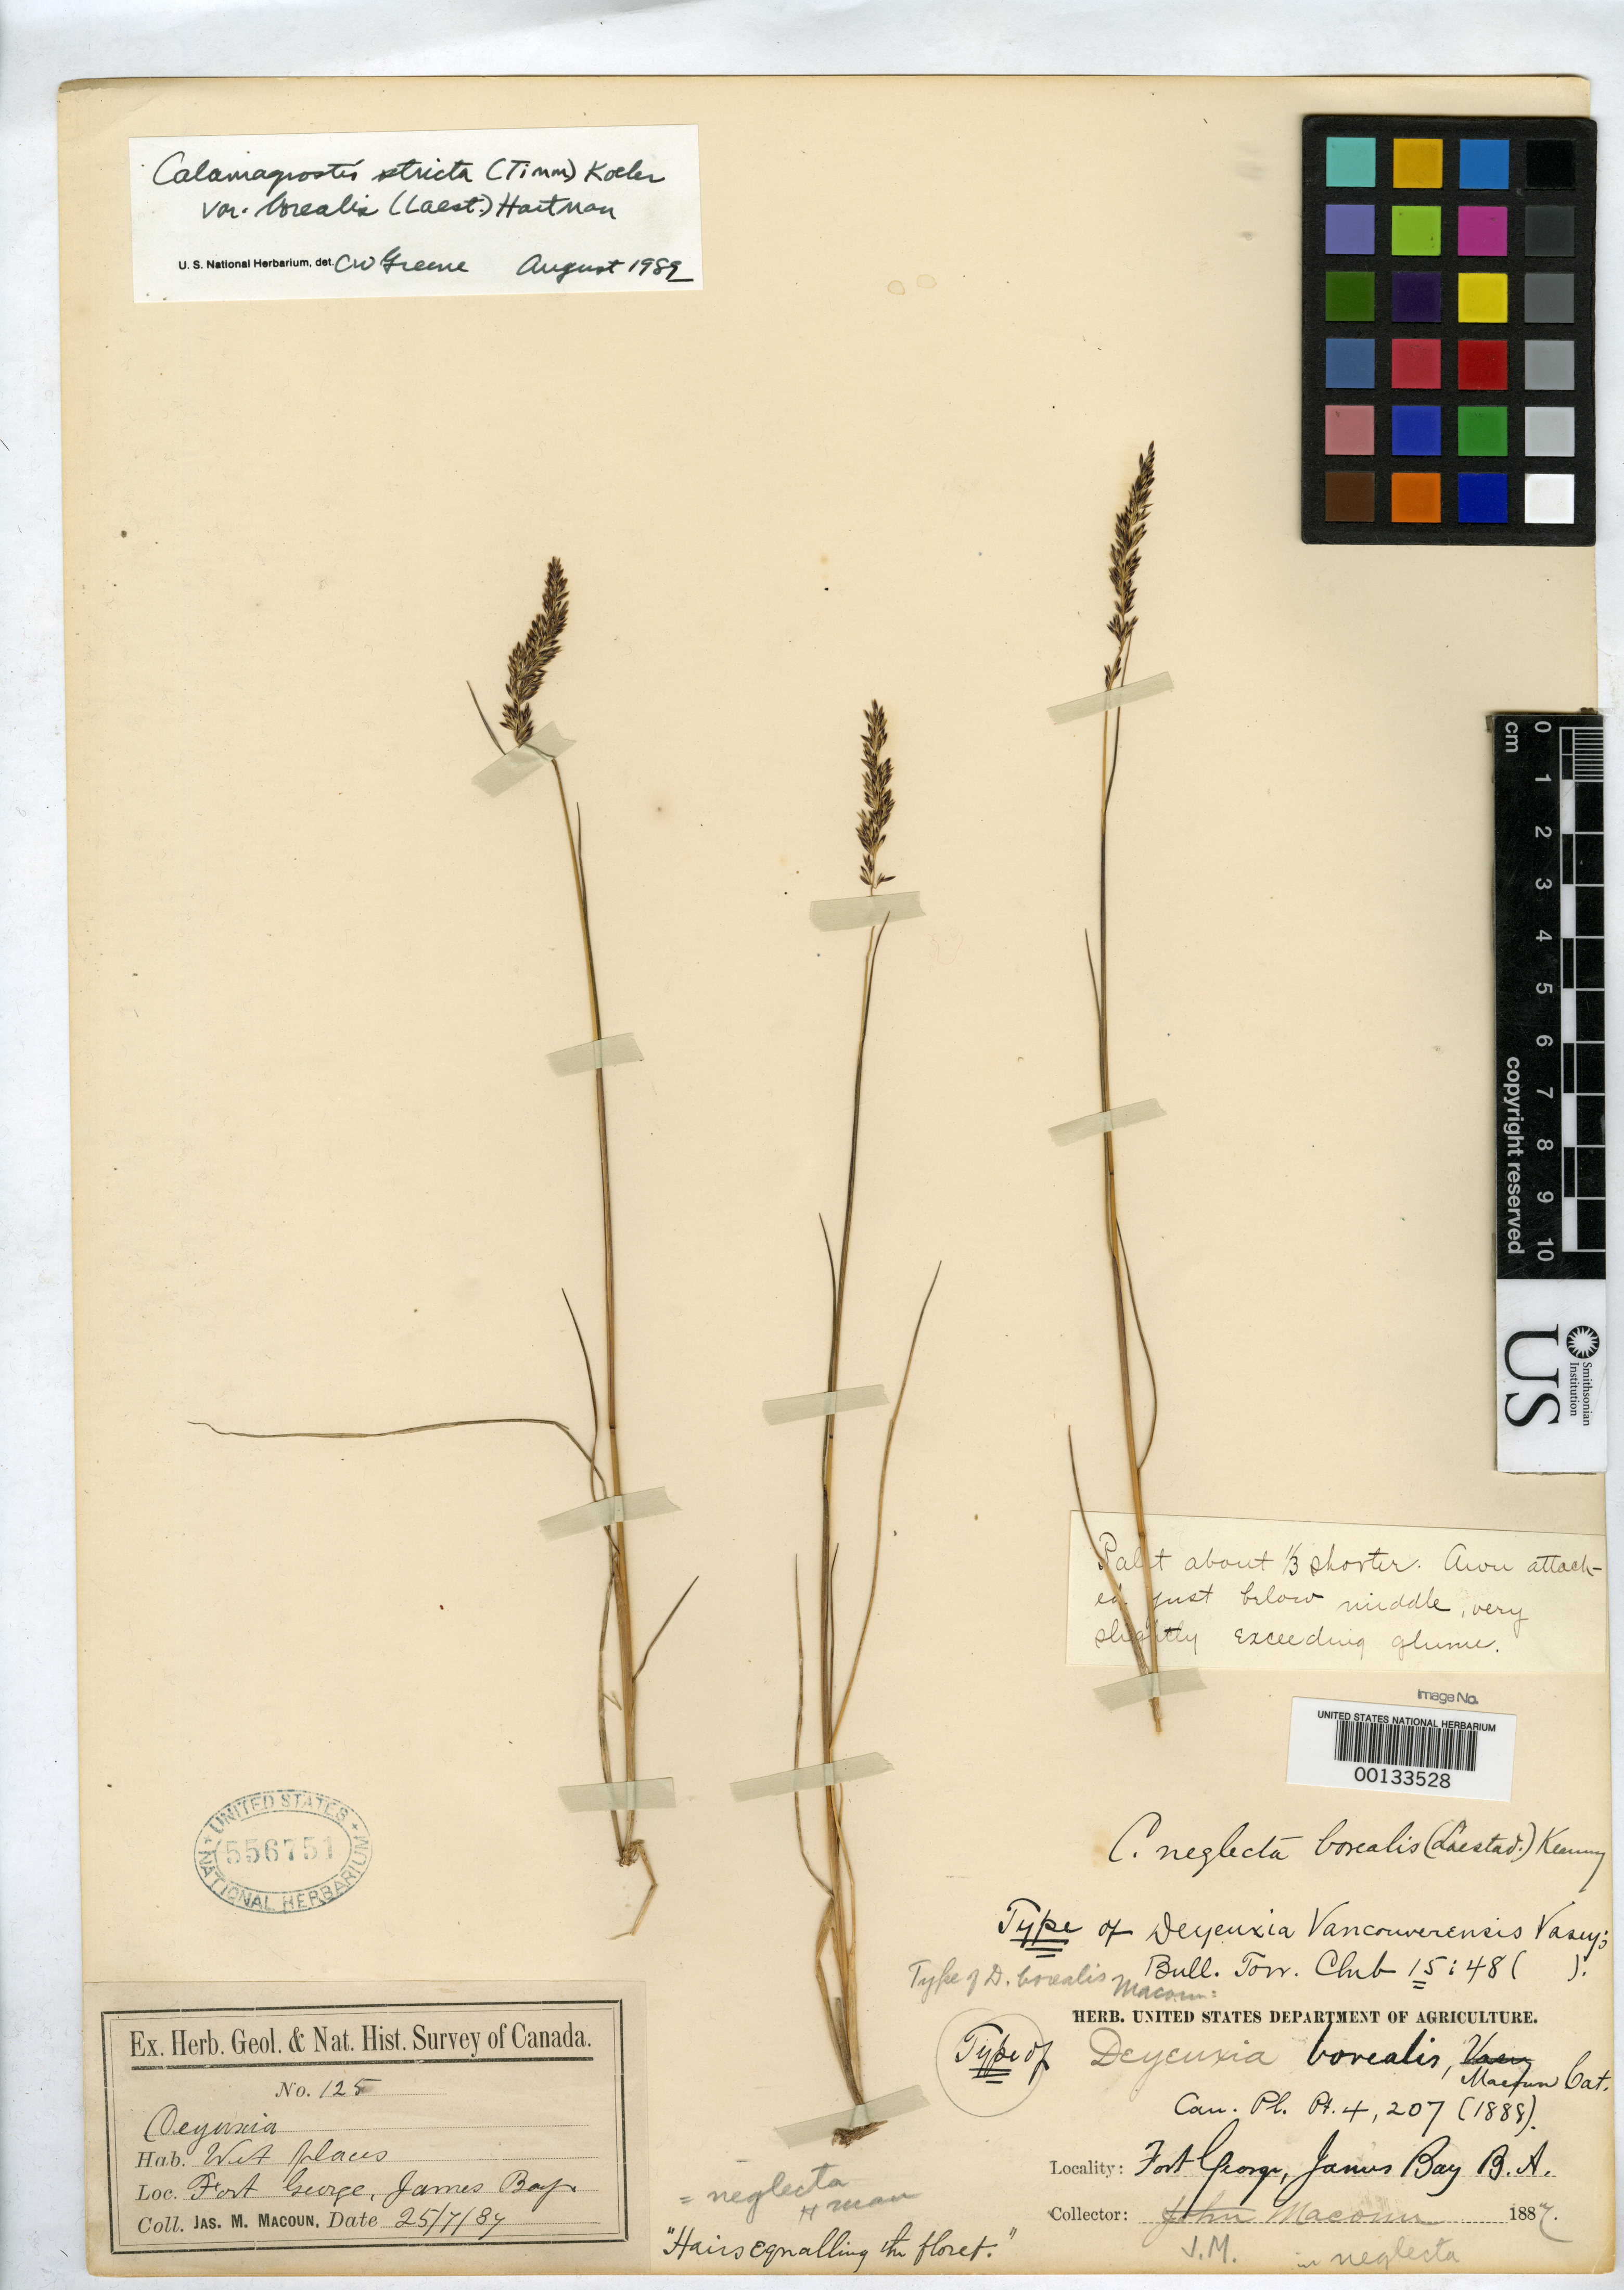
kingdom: Plantae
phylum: Tracheophyta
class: Liliopsida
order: Poales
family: Poaceae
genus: Deyeuxia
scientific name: Deyeuxia vancouverensis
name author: Vasey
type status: Holotype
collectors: J. M. Macoun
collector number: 125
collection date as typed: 25 Jul 1887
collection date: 1887-07-25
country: Canada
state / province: Quebec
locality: Fort George, James Bay.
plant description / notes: Apparently the (holo) type of Deyeuxia vancouverensis Vasey, although no precise collection cited; apparently named in error as collection comes from Fort George, James Bay (Quebec), not from Vancouver (and illegitimately re-named as Deyeuxia borealis J.M. Macoun).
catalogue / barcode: US 556751